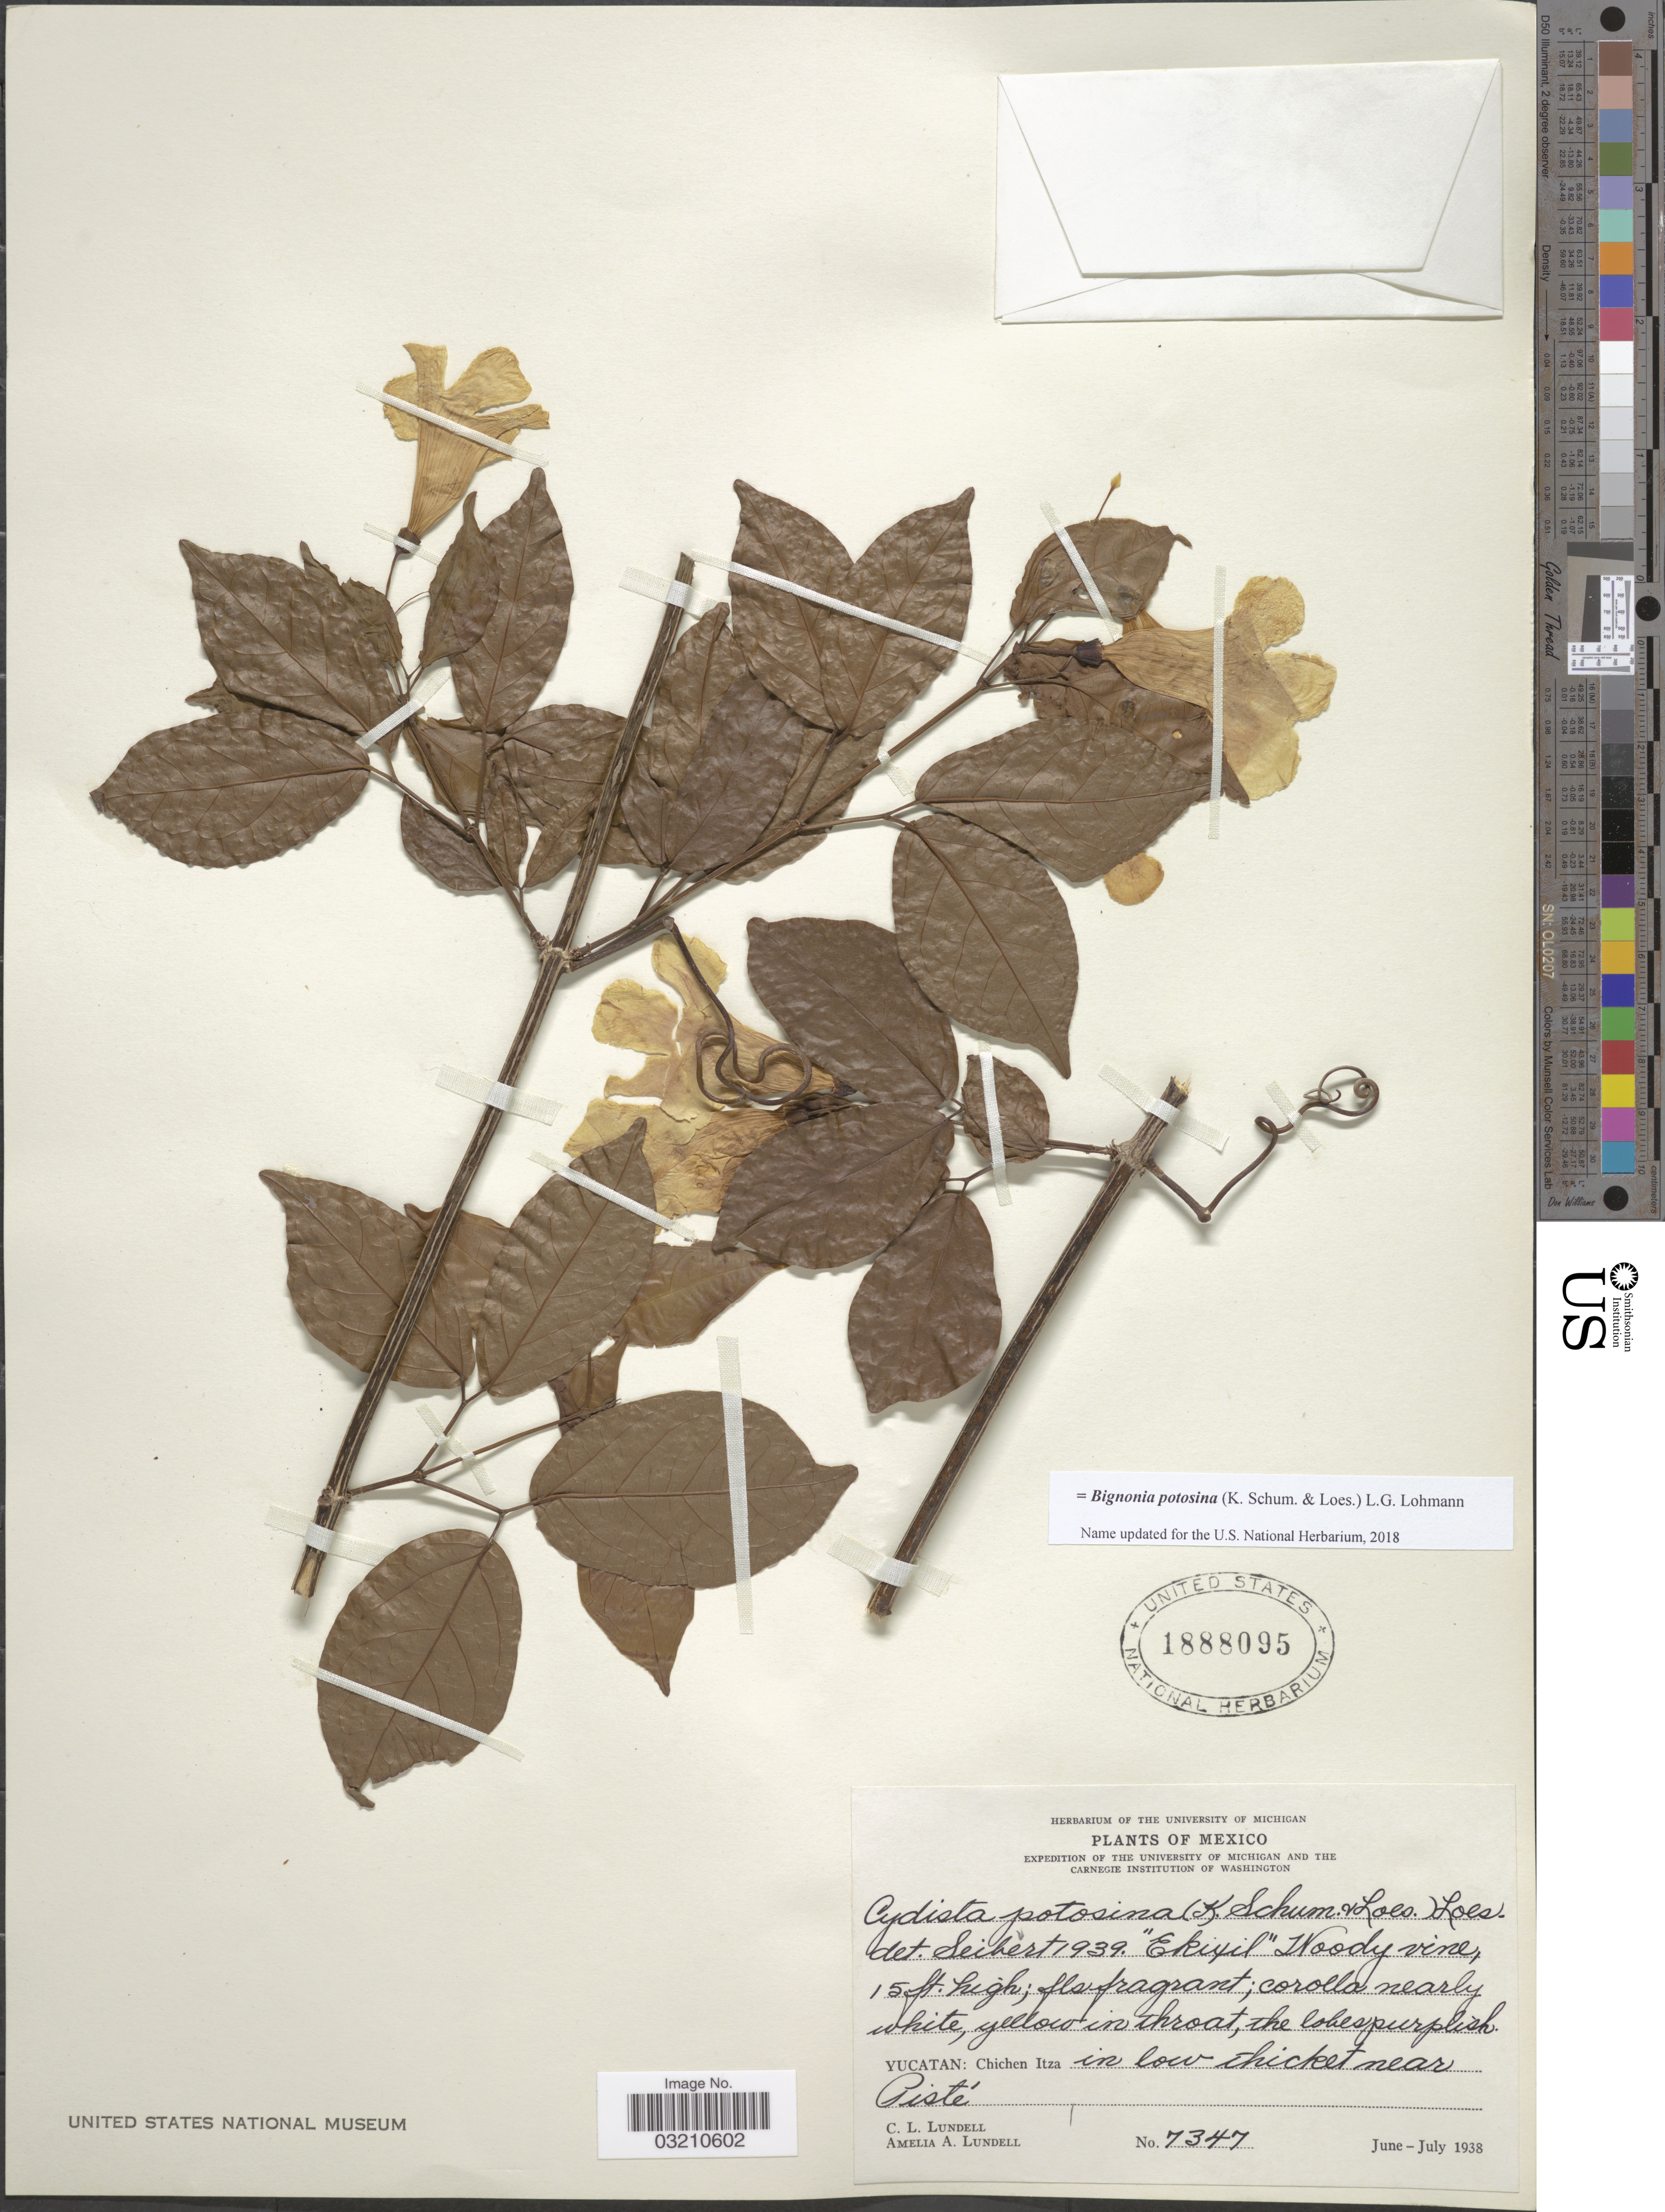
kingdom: Plantae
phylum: Tracheophyta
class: Magnoliopsida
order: Lamiales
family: Bignoniaceae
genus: Bignonia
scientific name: Bignonia potosina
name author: (K. Schum. & Loes.) L.G. Lohmann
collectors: C. L. Lundell & A. A. Lundell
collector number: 7347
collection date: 1938-06/1938-07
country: Mexico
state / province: Yucatán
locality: Chihen Itza, in low thicket near Pisté.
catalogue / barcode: US 1888095